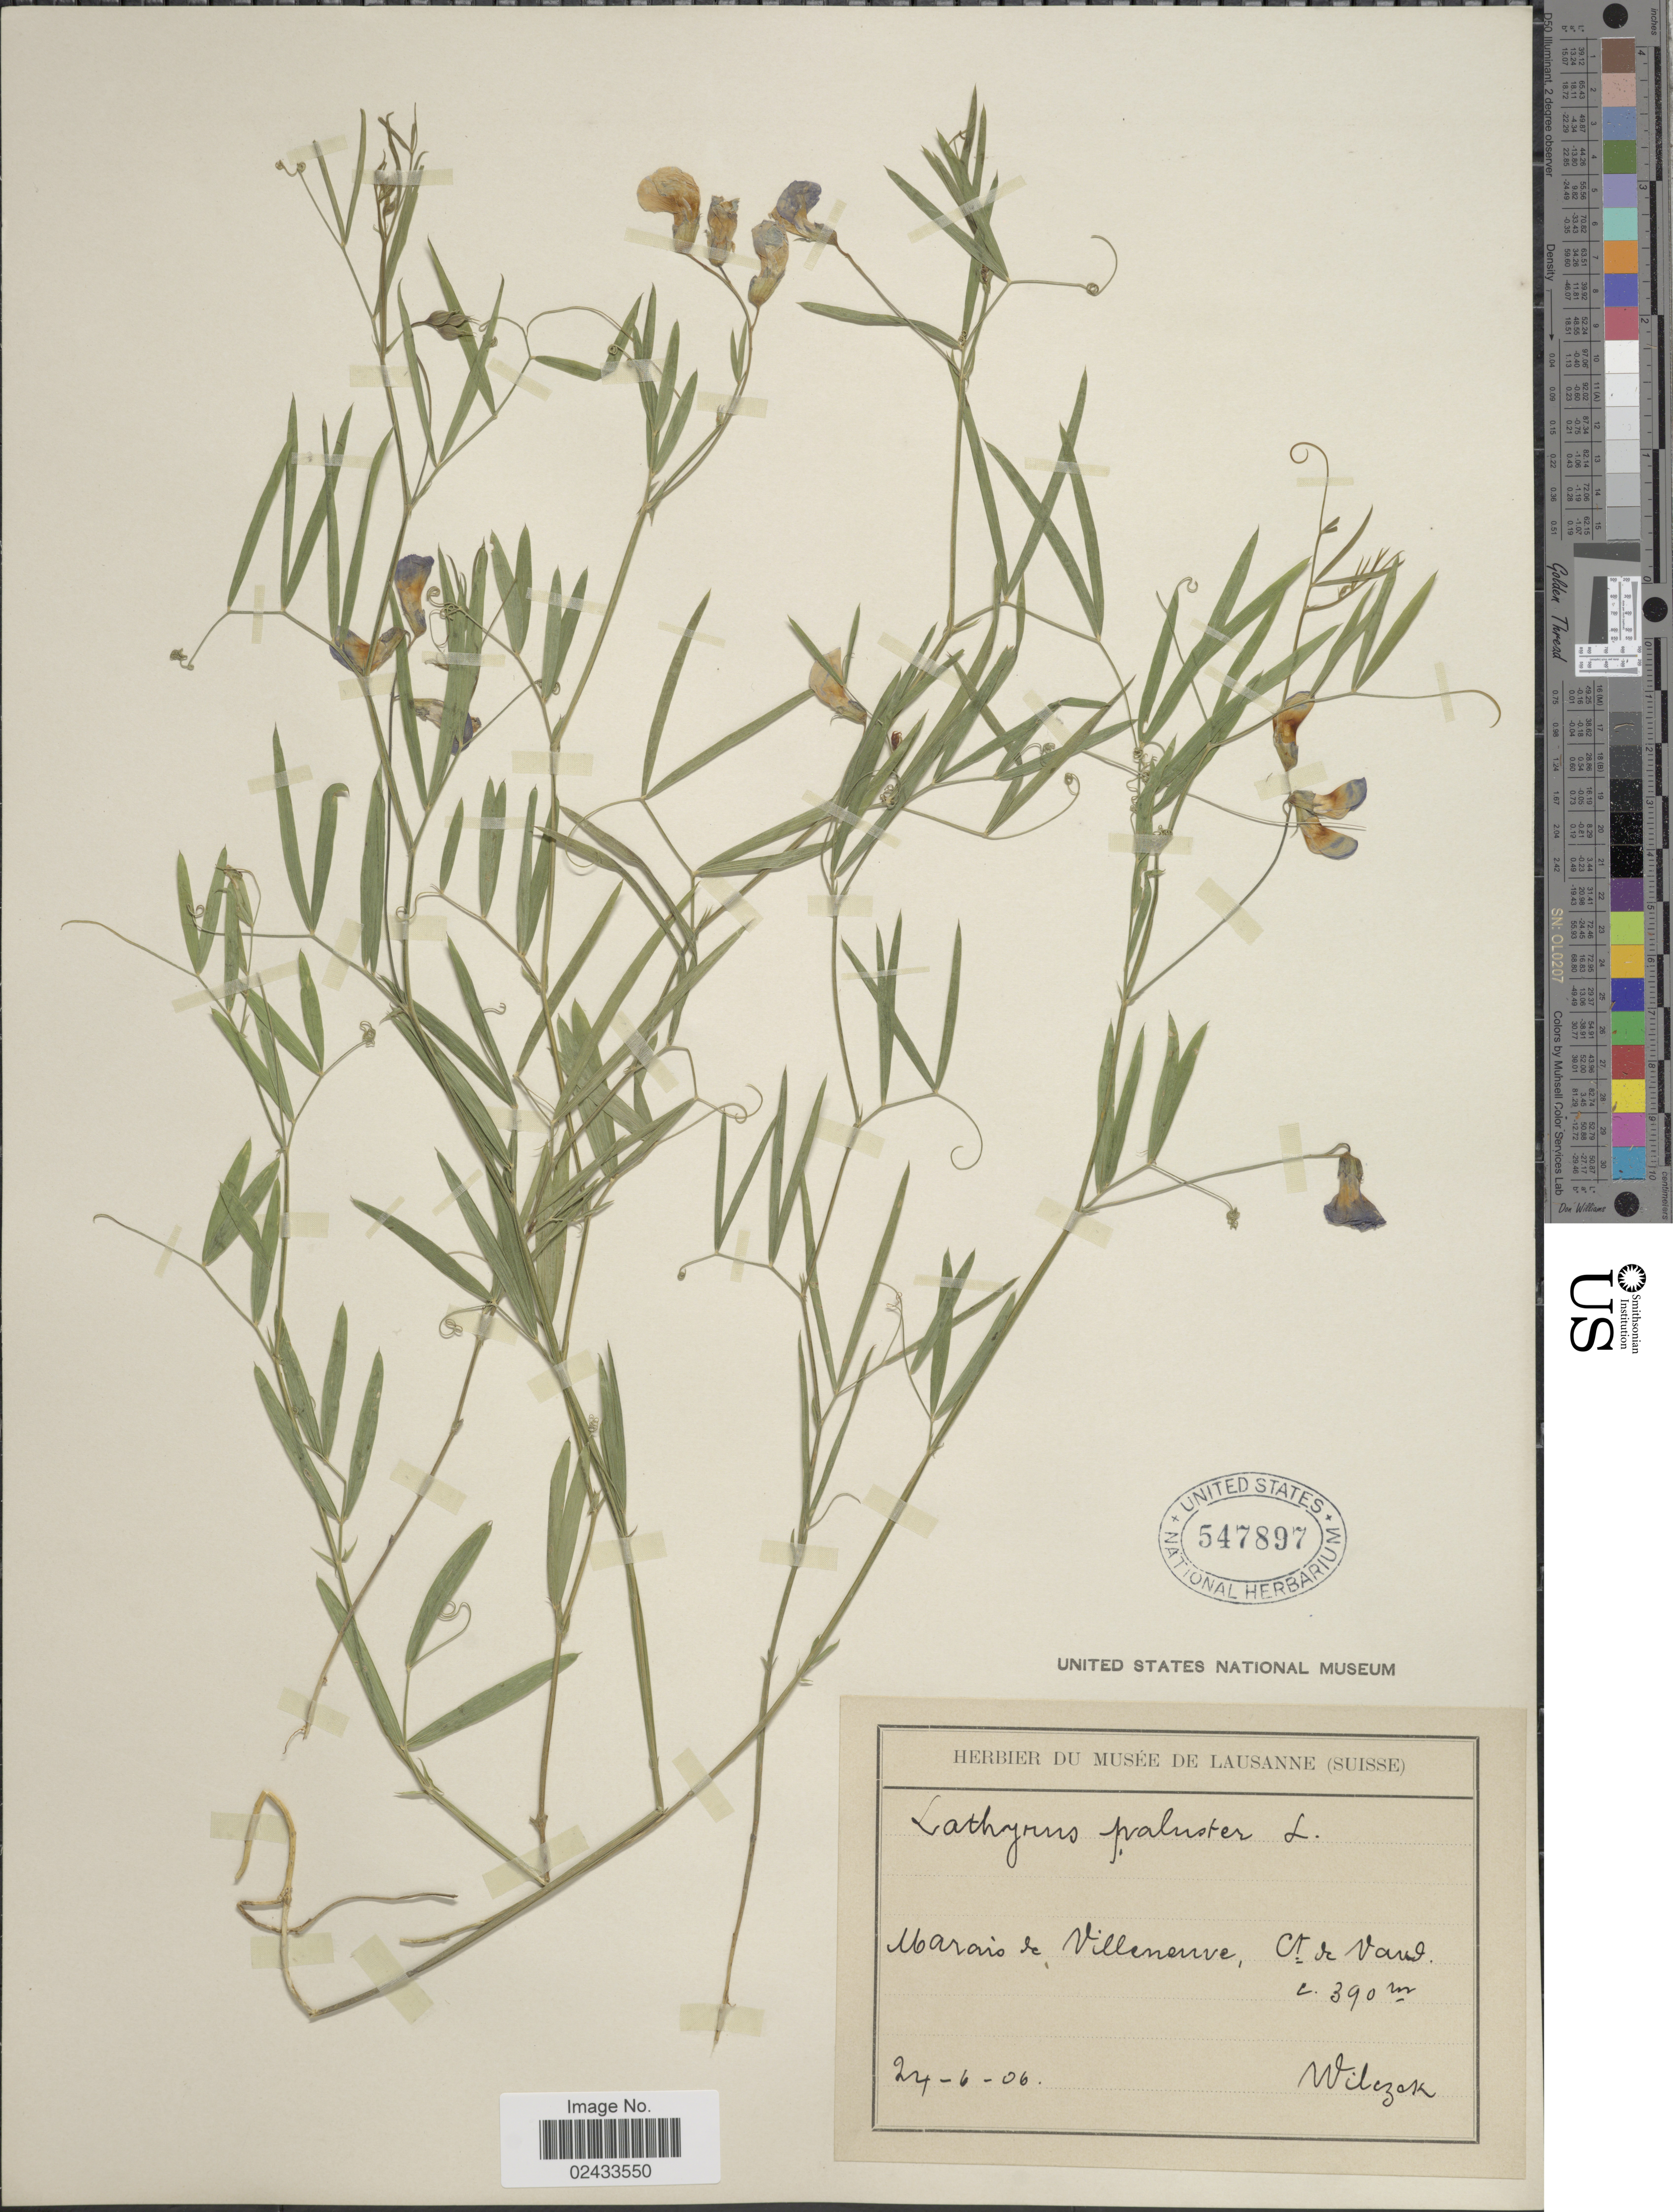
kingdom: Plantae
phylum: Tracheophyta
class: Magnoliopsida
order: Fabales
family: Fabaceae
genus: Lathyrus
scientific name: Lathyrus palustris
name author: L.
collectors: Wilczek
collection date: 1906-06-24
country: Switzerland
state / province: Vaud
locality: Marais de Villenueve, Ct de Vaud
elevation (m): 390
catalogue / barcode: US 547897